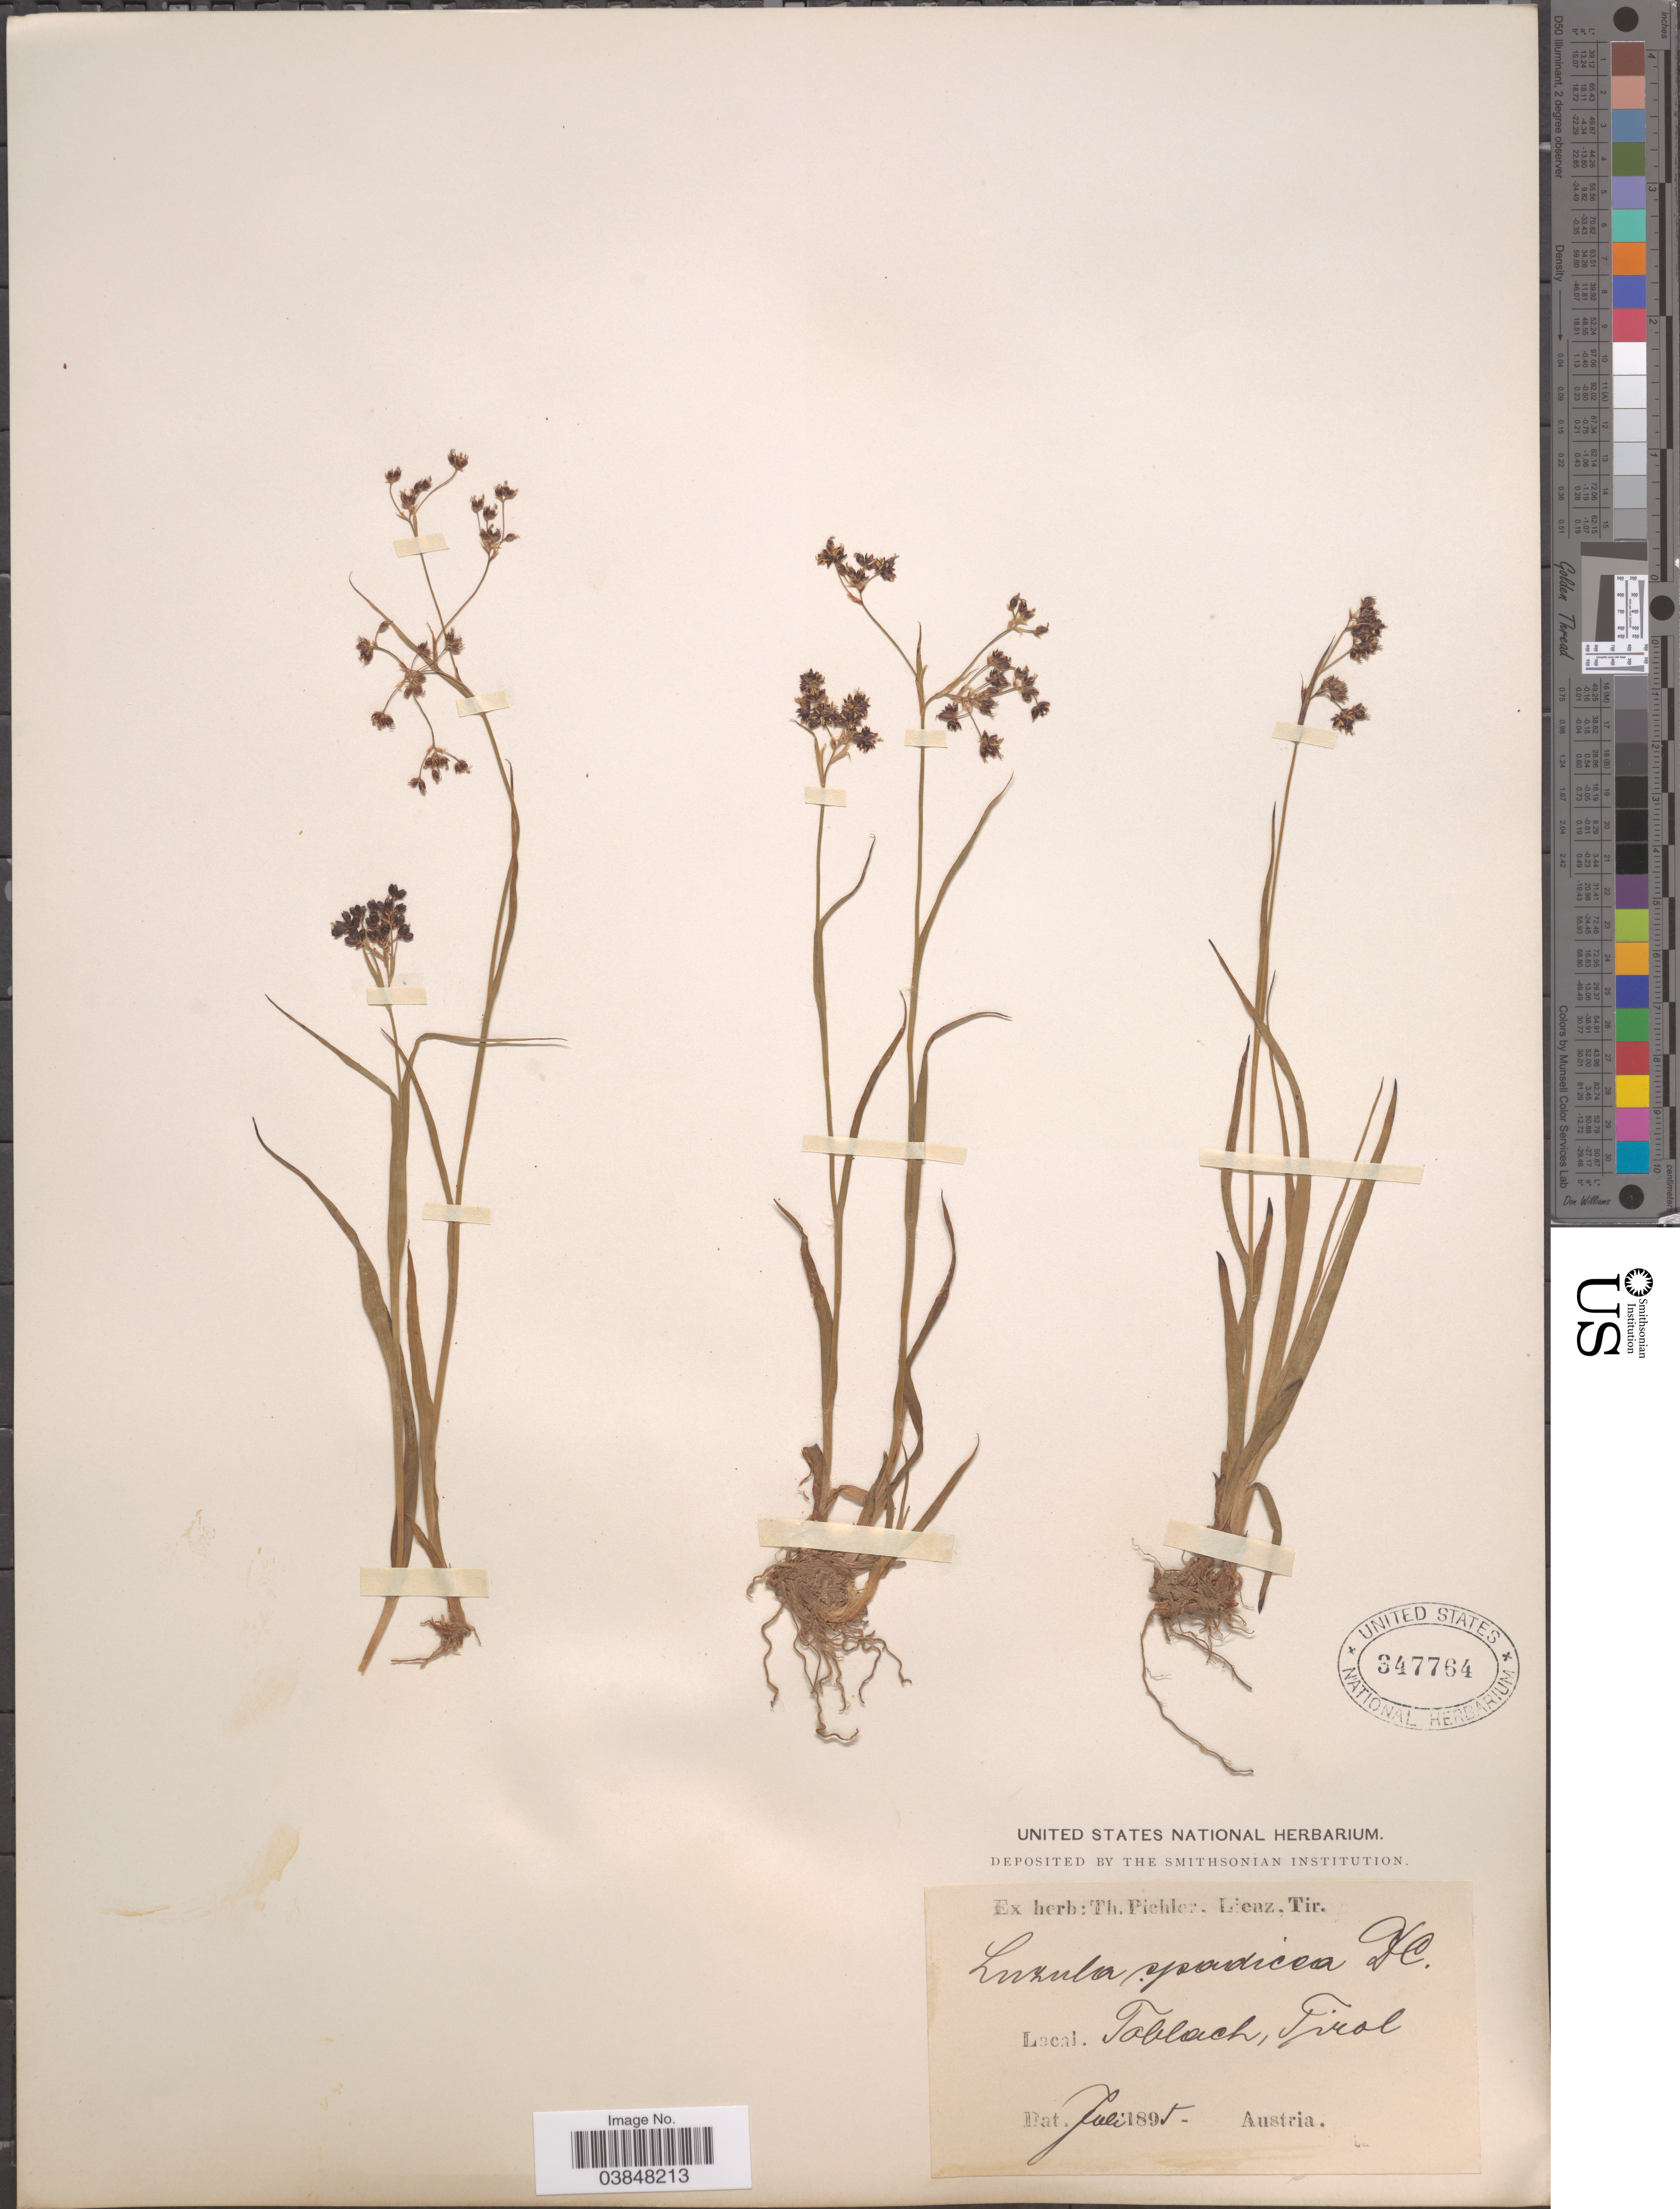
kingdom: Plantae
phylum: Tracheophyta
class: Liliopsida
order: Poales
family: Juncaceae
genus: Luzula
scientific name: Luzula spadicea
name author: DC.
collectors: ex herb. T. Pichler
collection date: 1895-07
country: Austria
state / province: Tirol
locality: Toblach.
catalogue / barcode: US 347764